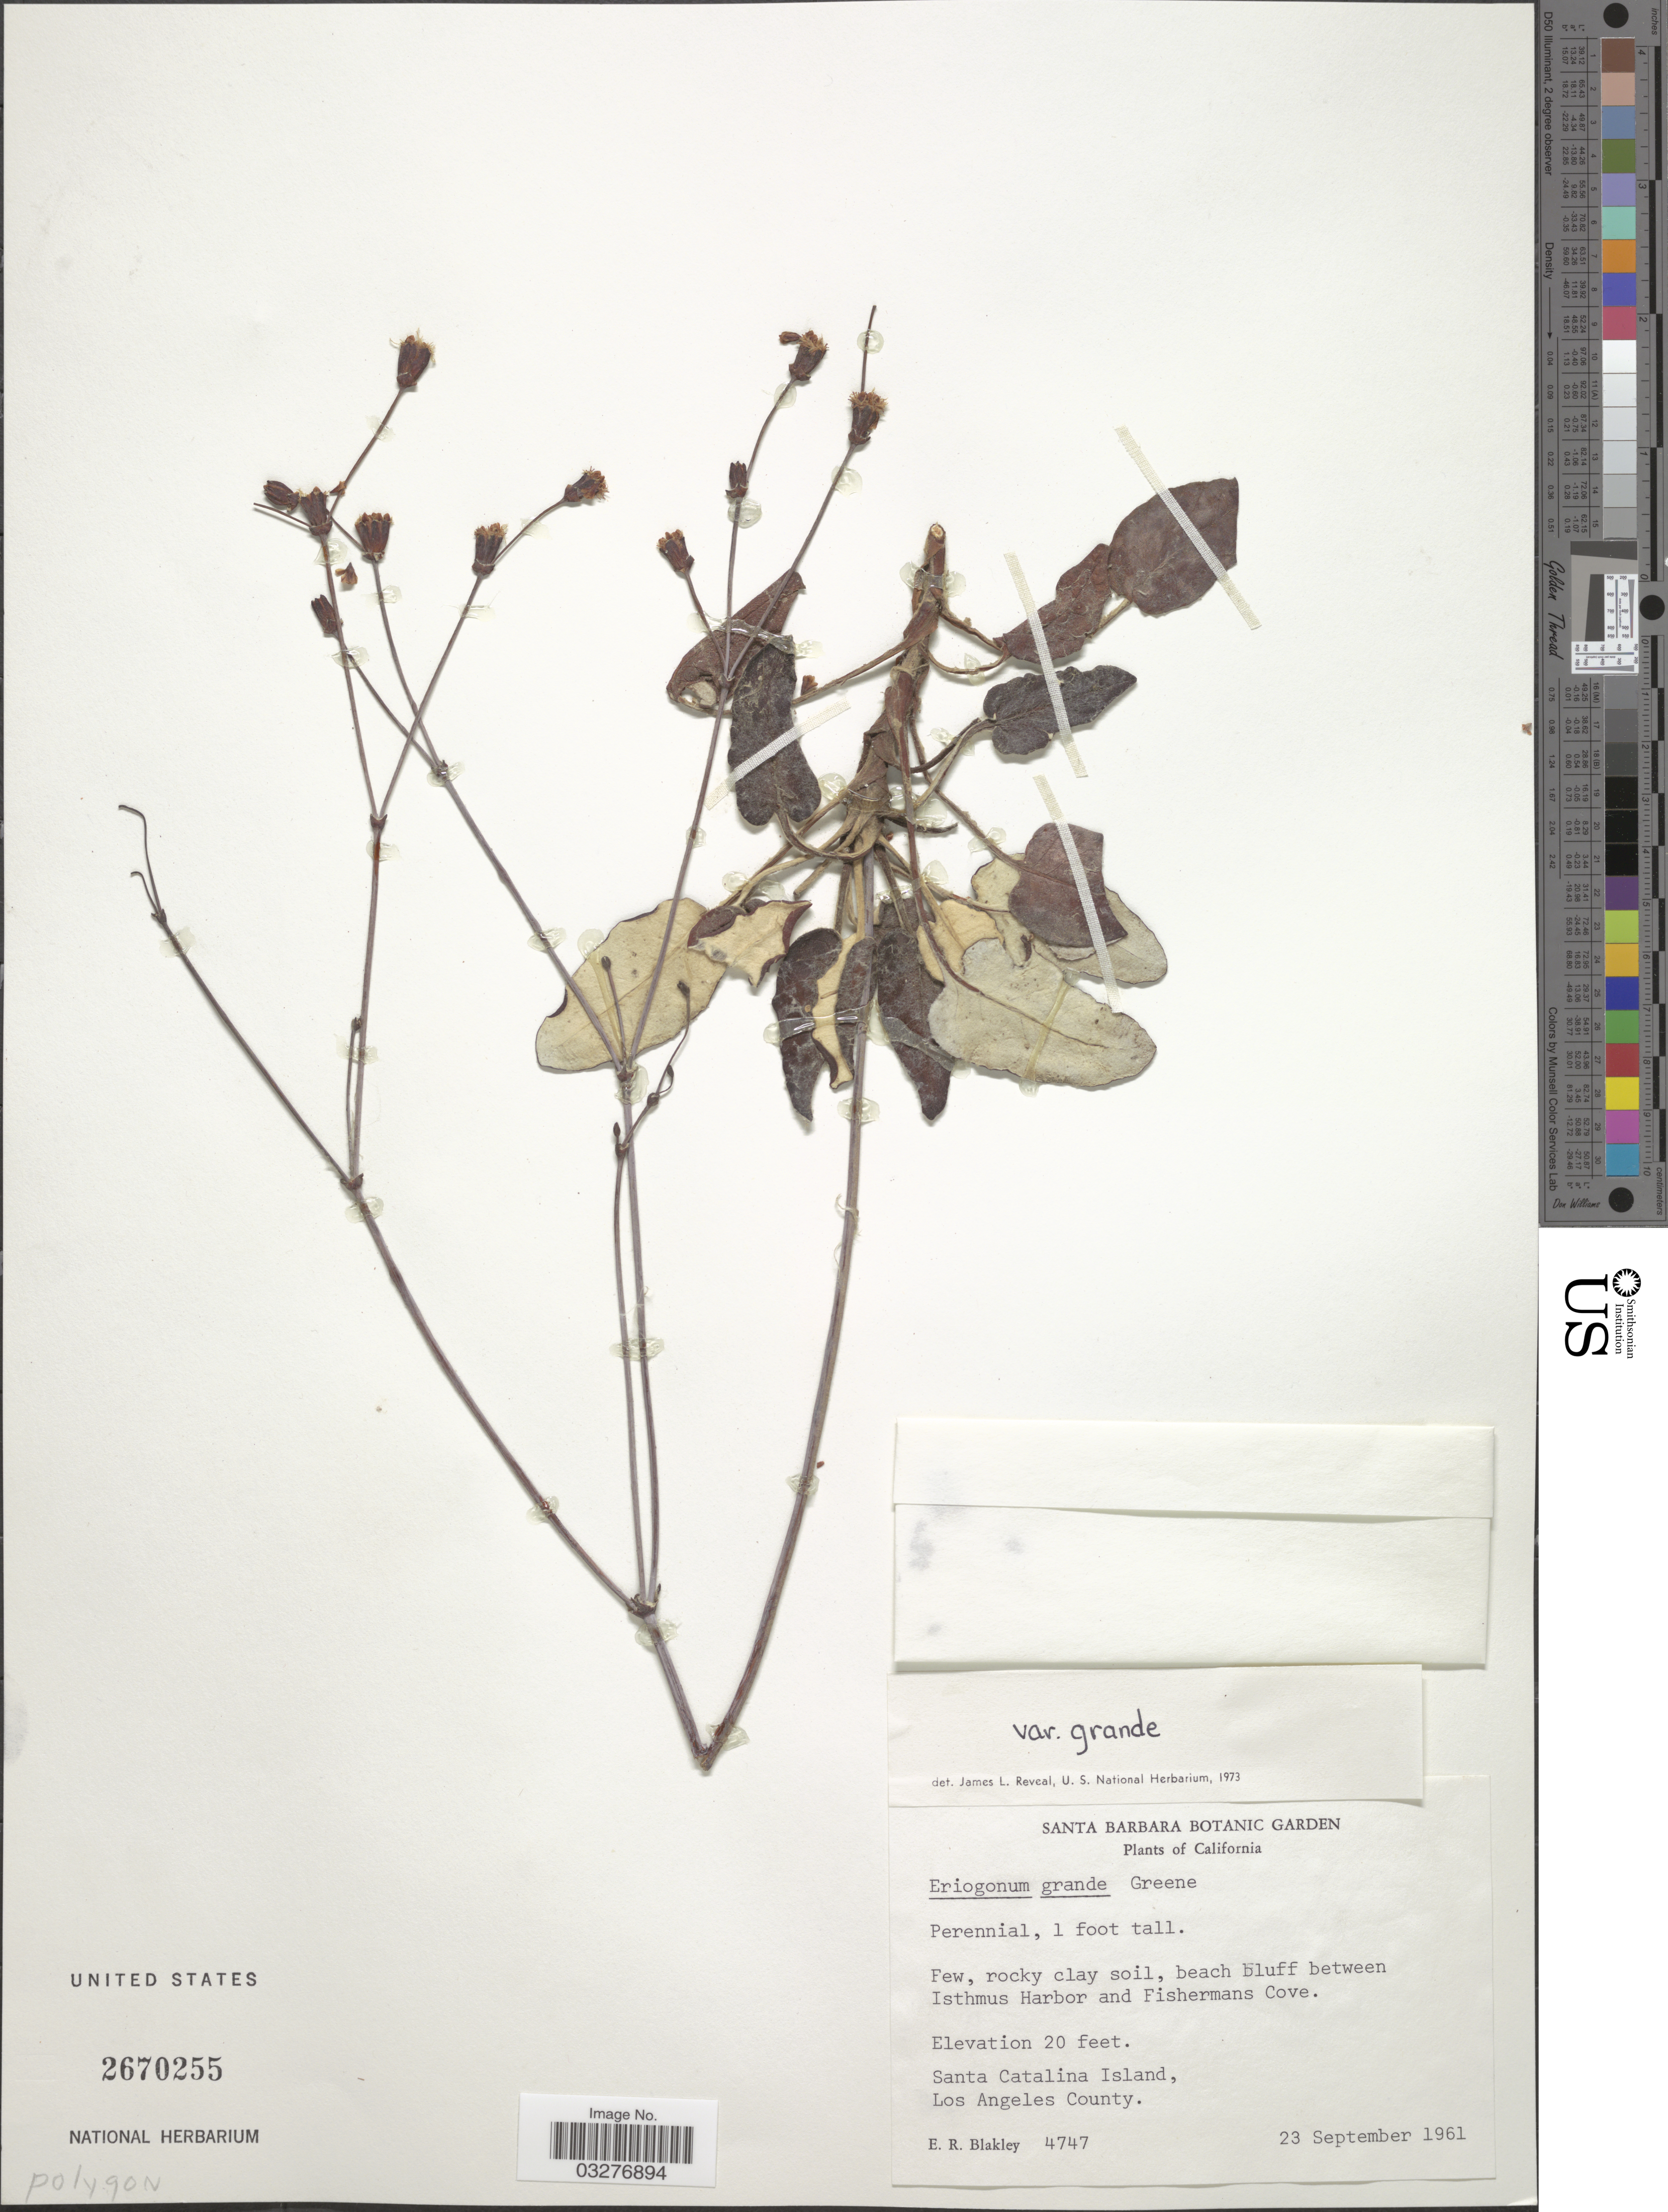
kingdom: Plantae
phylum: Tracheophyta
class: Magnoliopsida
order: Caryophyllales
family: Polygonaceae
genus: Eriogonum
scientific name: Eriogonum grande var. grande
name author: Greene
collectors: E. R. Blakley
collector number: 4747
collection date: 1961-09-23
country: United States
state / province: California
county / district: Los Angeles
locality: Beach bluff between Isthmus Harbor and Fishermans Cove. Santa Catalina Island, Los Angeles County.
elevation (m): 6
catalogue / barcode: US 2670255